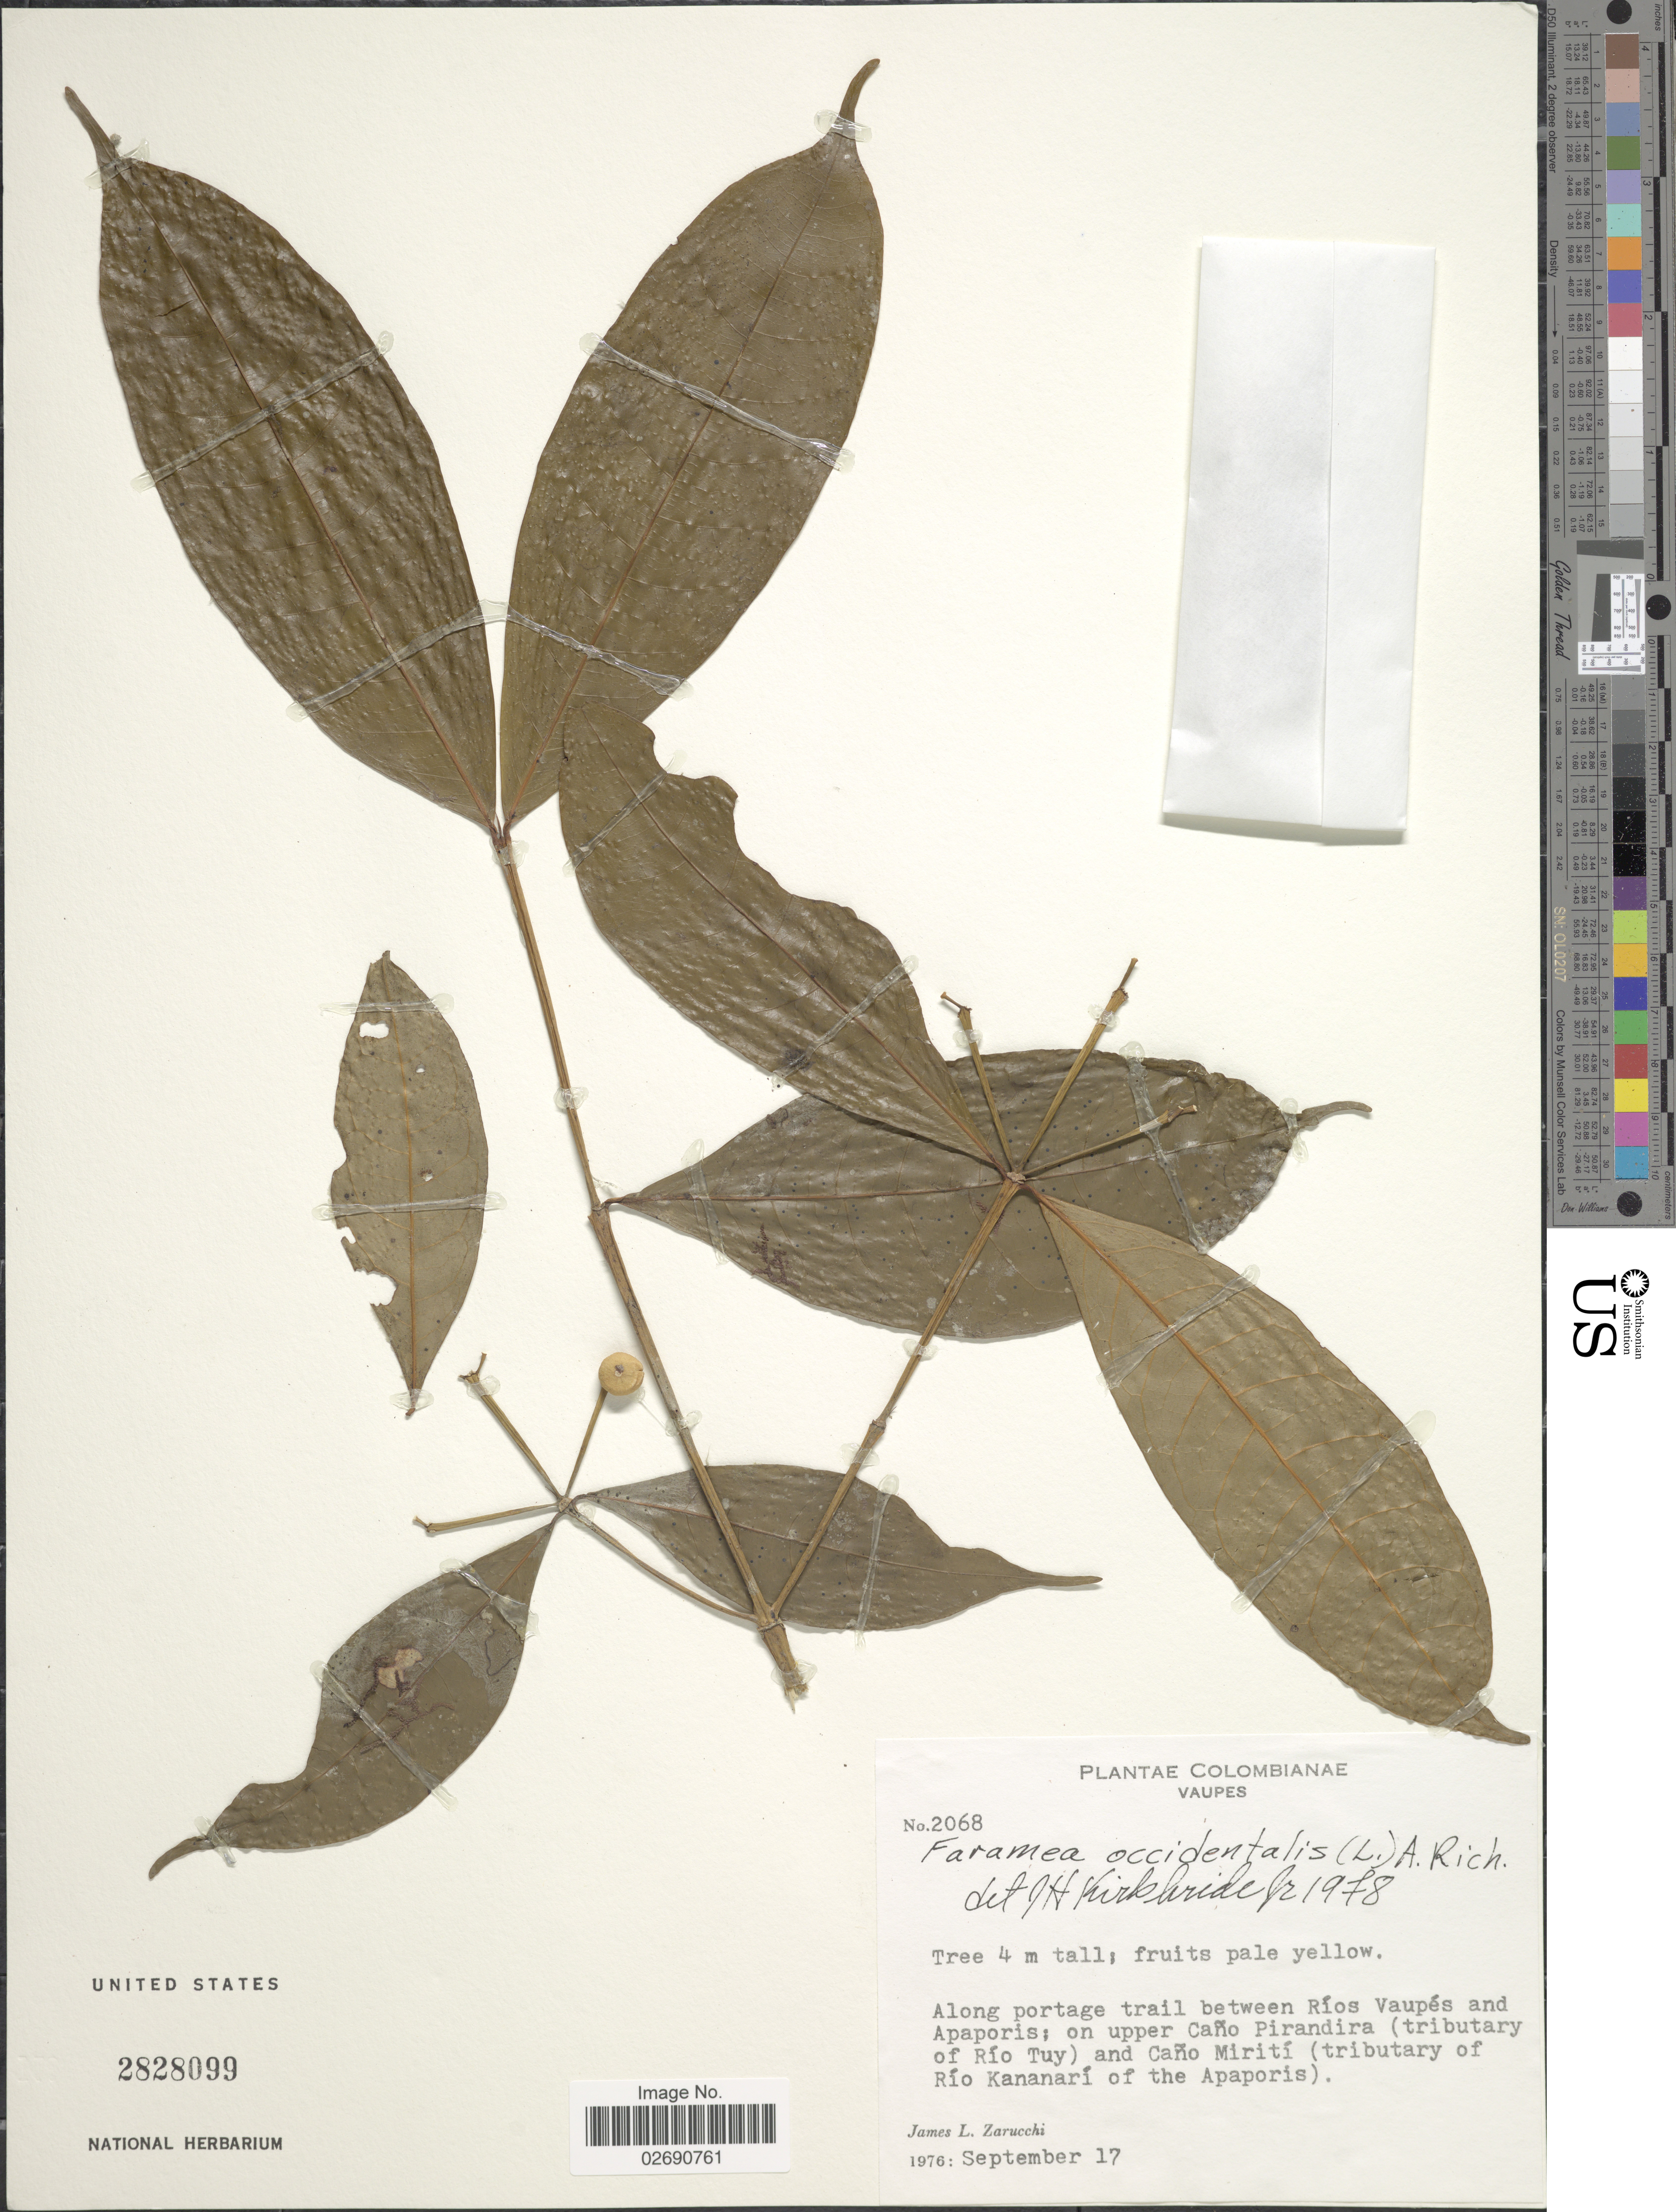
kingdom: Plantae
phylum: Tracheophyta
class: Magnoliopsida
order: Gentianales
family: Rubiaceae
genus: Faramea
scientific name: Faramea occidentalis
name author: (L.) A. Rich.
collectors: J. L. Zarucchi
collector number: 2068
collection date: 1976-09-17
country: Colombia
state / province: Vaupés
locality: Along portage trail between Ríos Vaupés and Apaporis; on upper Caño Pirandira (tributary of Río Tuy) and Caño Mirití (tributary of Río Kananarí of the Apaporis)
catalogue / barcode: US 2828099